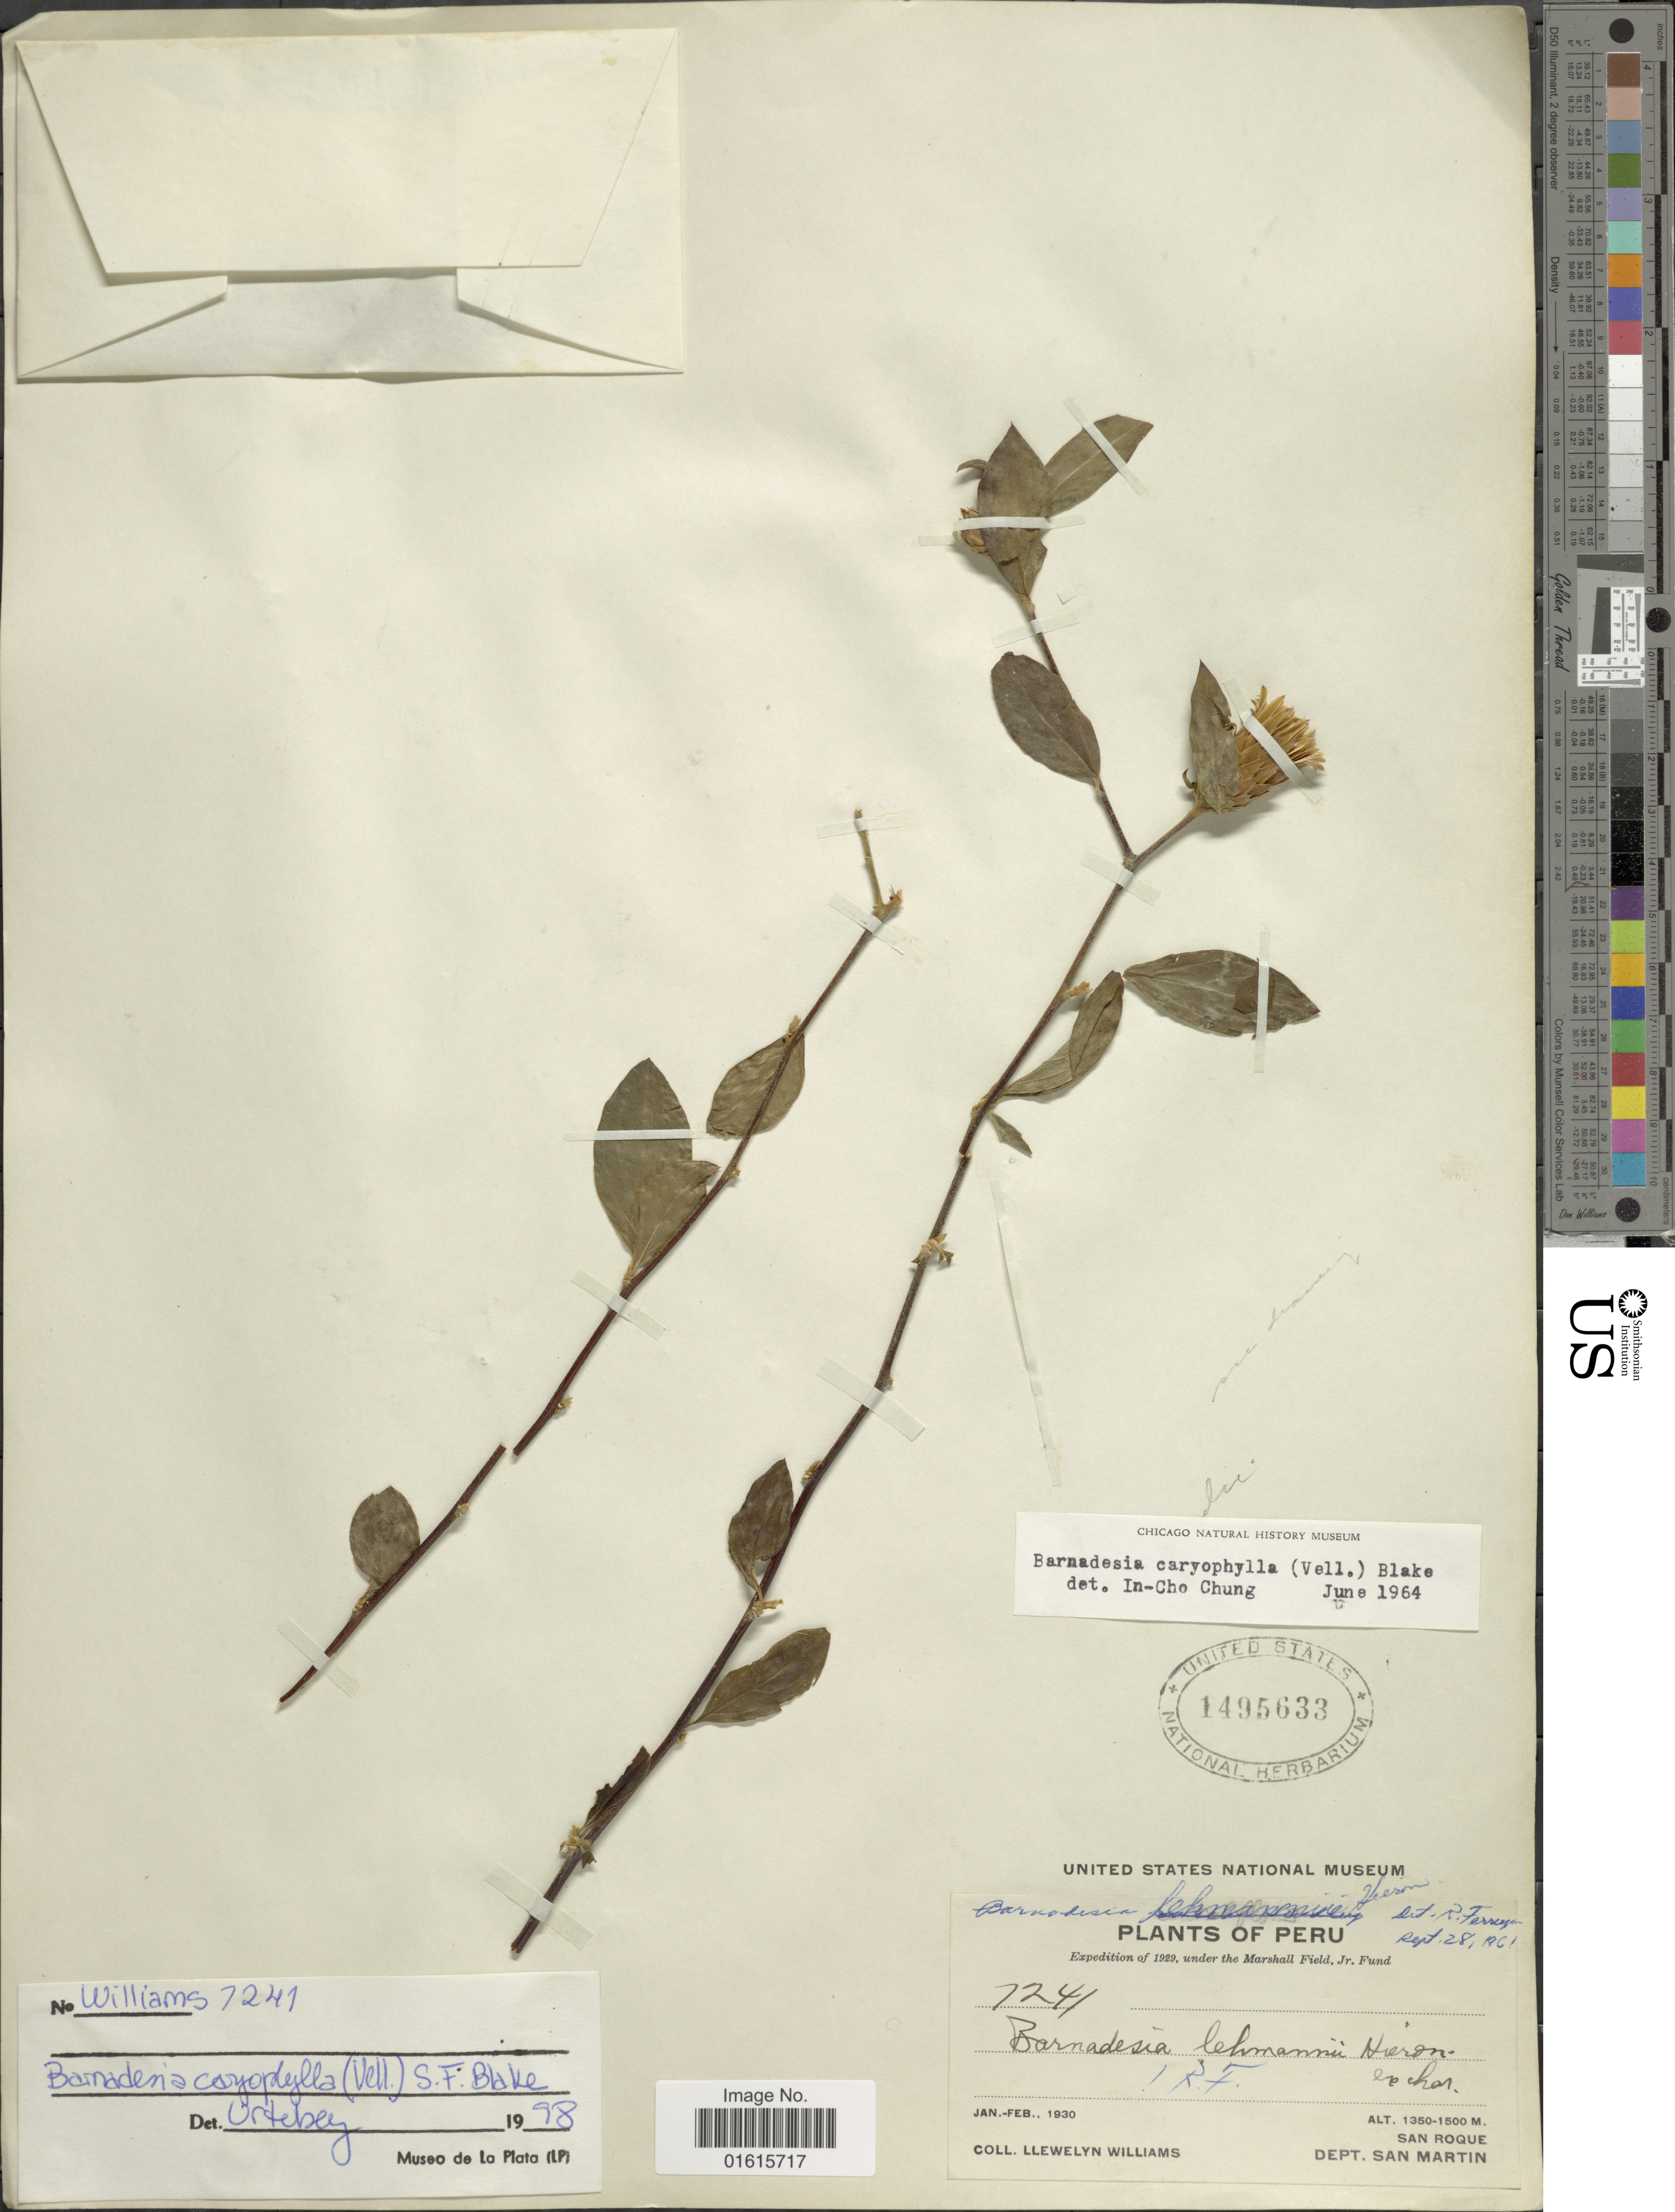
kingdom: Plantae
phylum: Tracheophyta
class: Magnoliopsida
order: Asterales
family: Asteraceae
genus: Barnadesia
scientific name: Barnadesia caryophylla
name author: (Vell.) S.F. Blake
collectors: Ll. Williams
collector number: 1241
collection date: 1930-01/1930-02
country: Peru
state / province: San Martín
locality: San Roque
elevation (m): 1350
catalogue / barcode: US 1495633